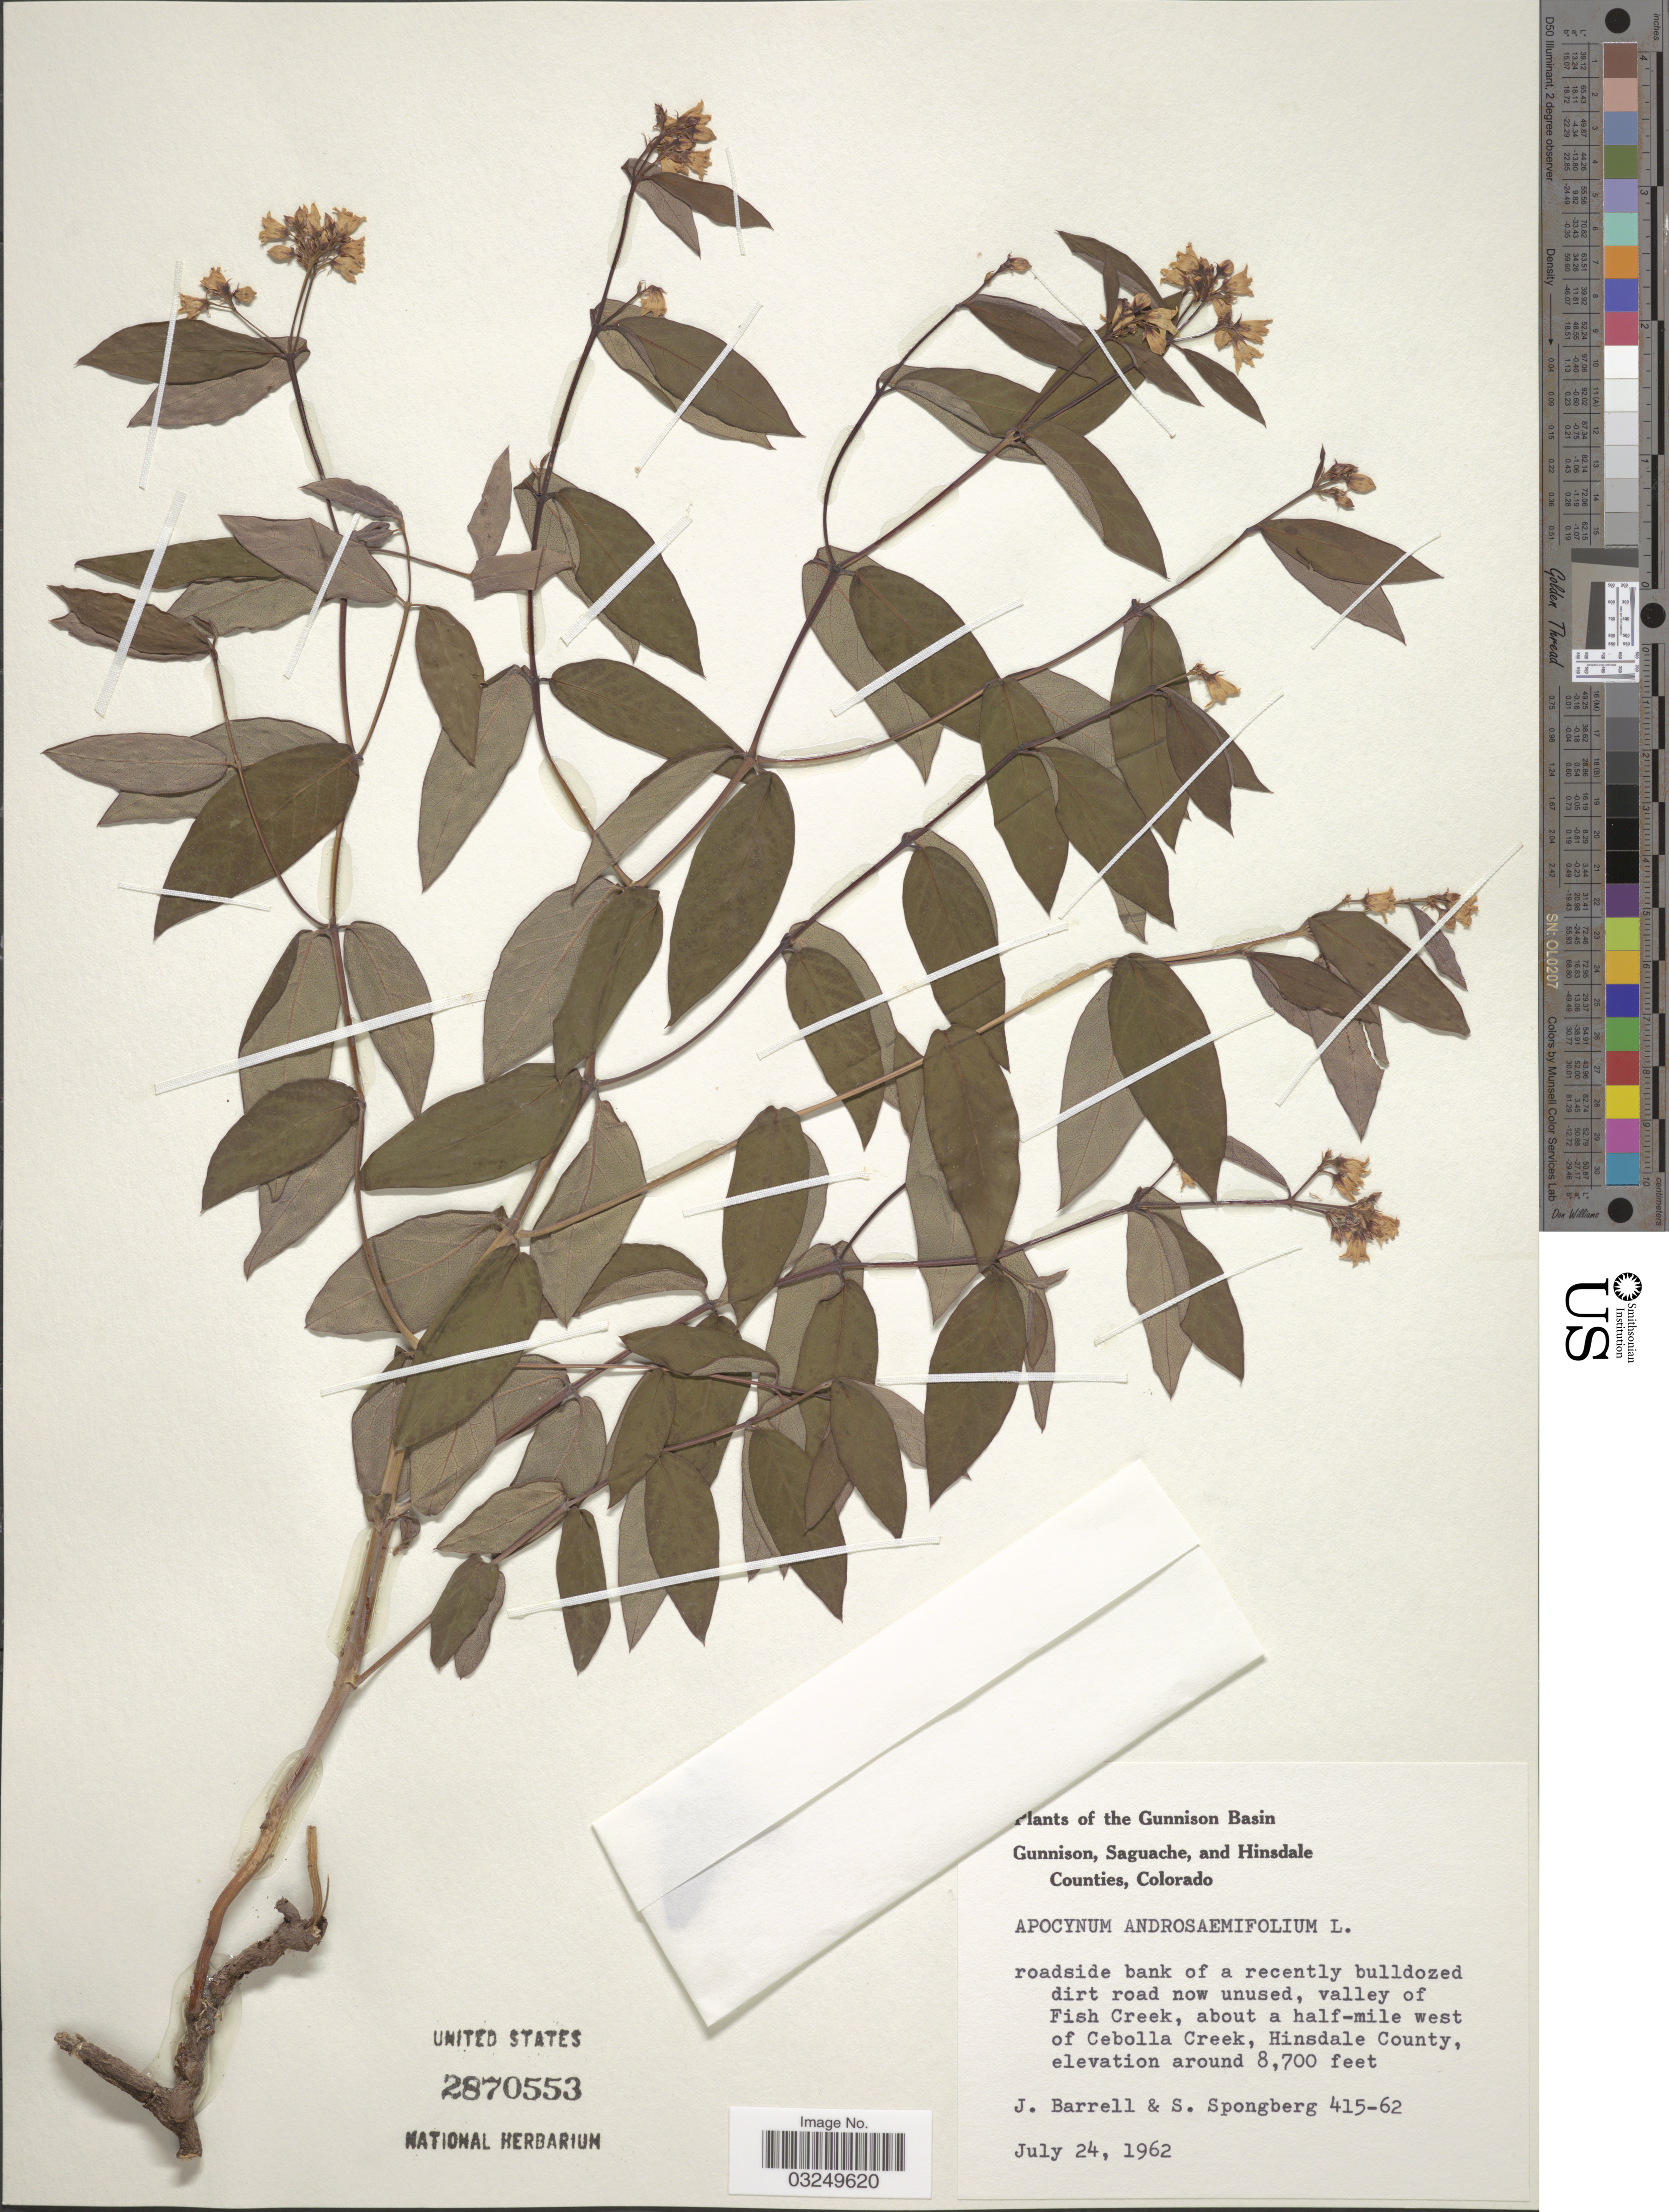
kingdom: Plantae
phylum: Tracheophyta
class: Magnoliopsida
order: Gentianales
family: Apocynaceae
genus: Apocynum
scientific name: Apocynum androsaemifolium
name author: L.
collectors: J. Barrell & S. A.Spongberg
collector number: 415-62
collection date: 1962-07-24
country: United States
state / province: Colorado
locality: Gunnison Basin, valley of Fish Creek, about a half-mile west of Cebolla Creek, Hinsdale County.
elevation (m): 2652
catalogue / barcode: US 2870553